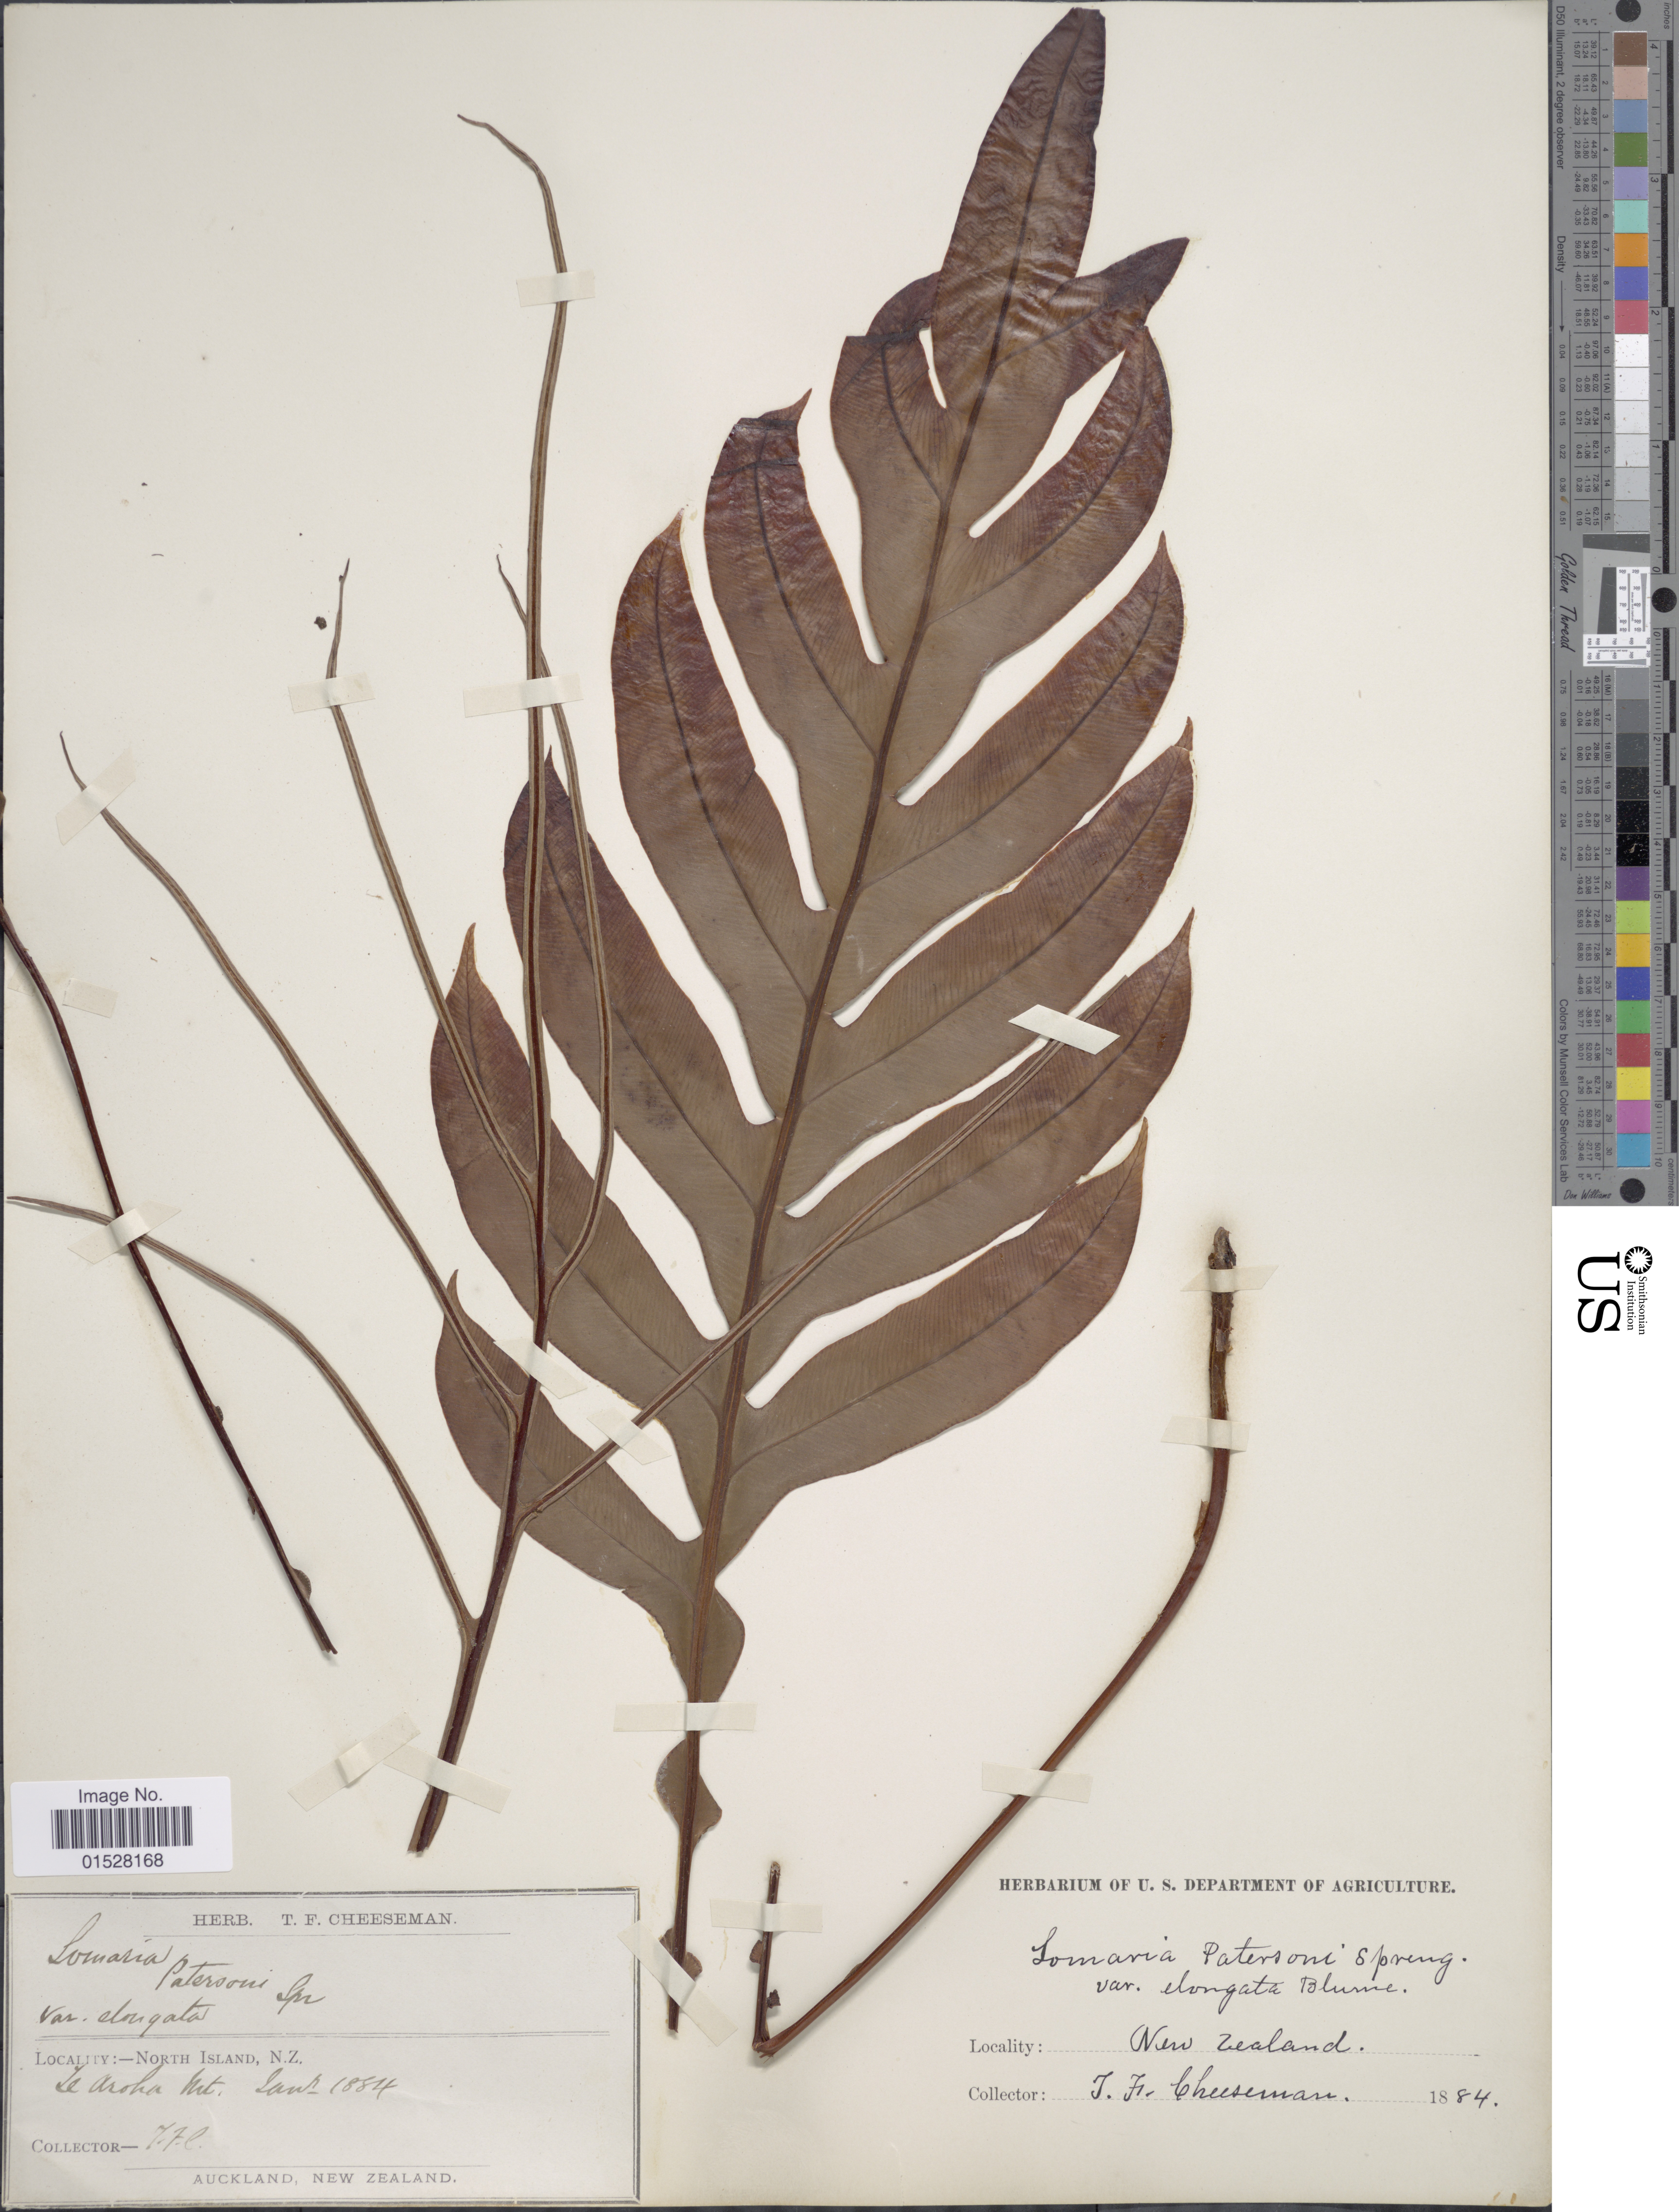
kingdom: Plantae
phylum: Tracheophyta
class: Polypodiopsida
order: Polypodiales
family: Blechnaceae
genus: Blechnum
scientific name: Blechnum patersonii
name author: (R. Br.) Mett.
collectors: T. F. Cheeseman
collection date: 1884-01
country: New Zealand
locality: North Island, Le Aroha Mt.